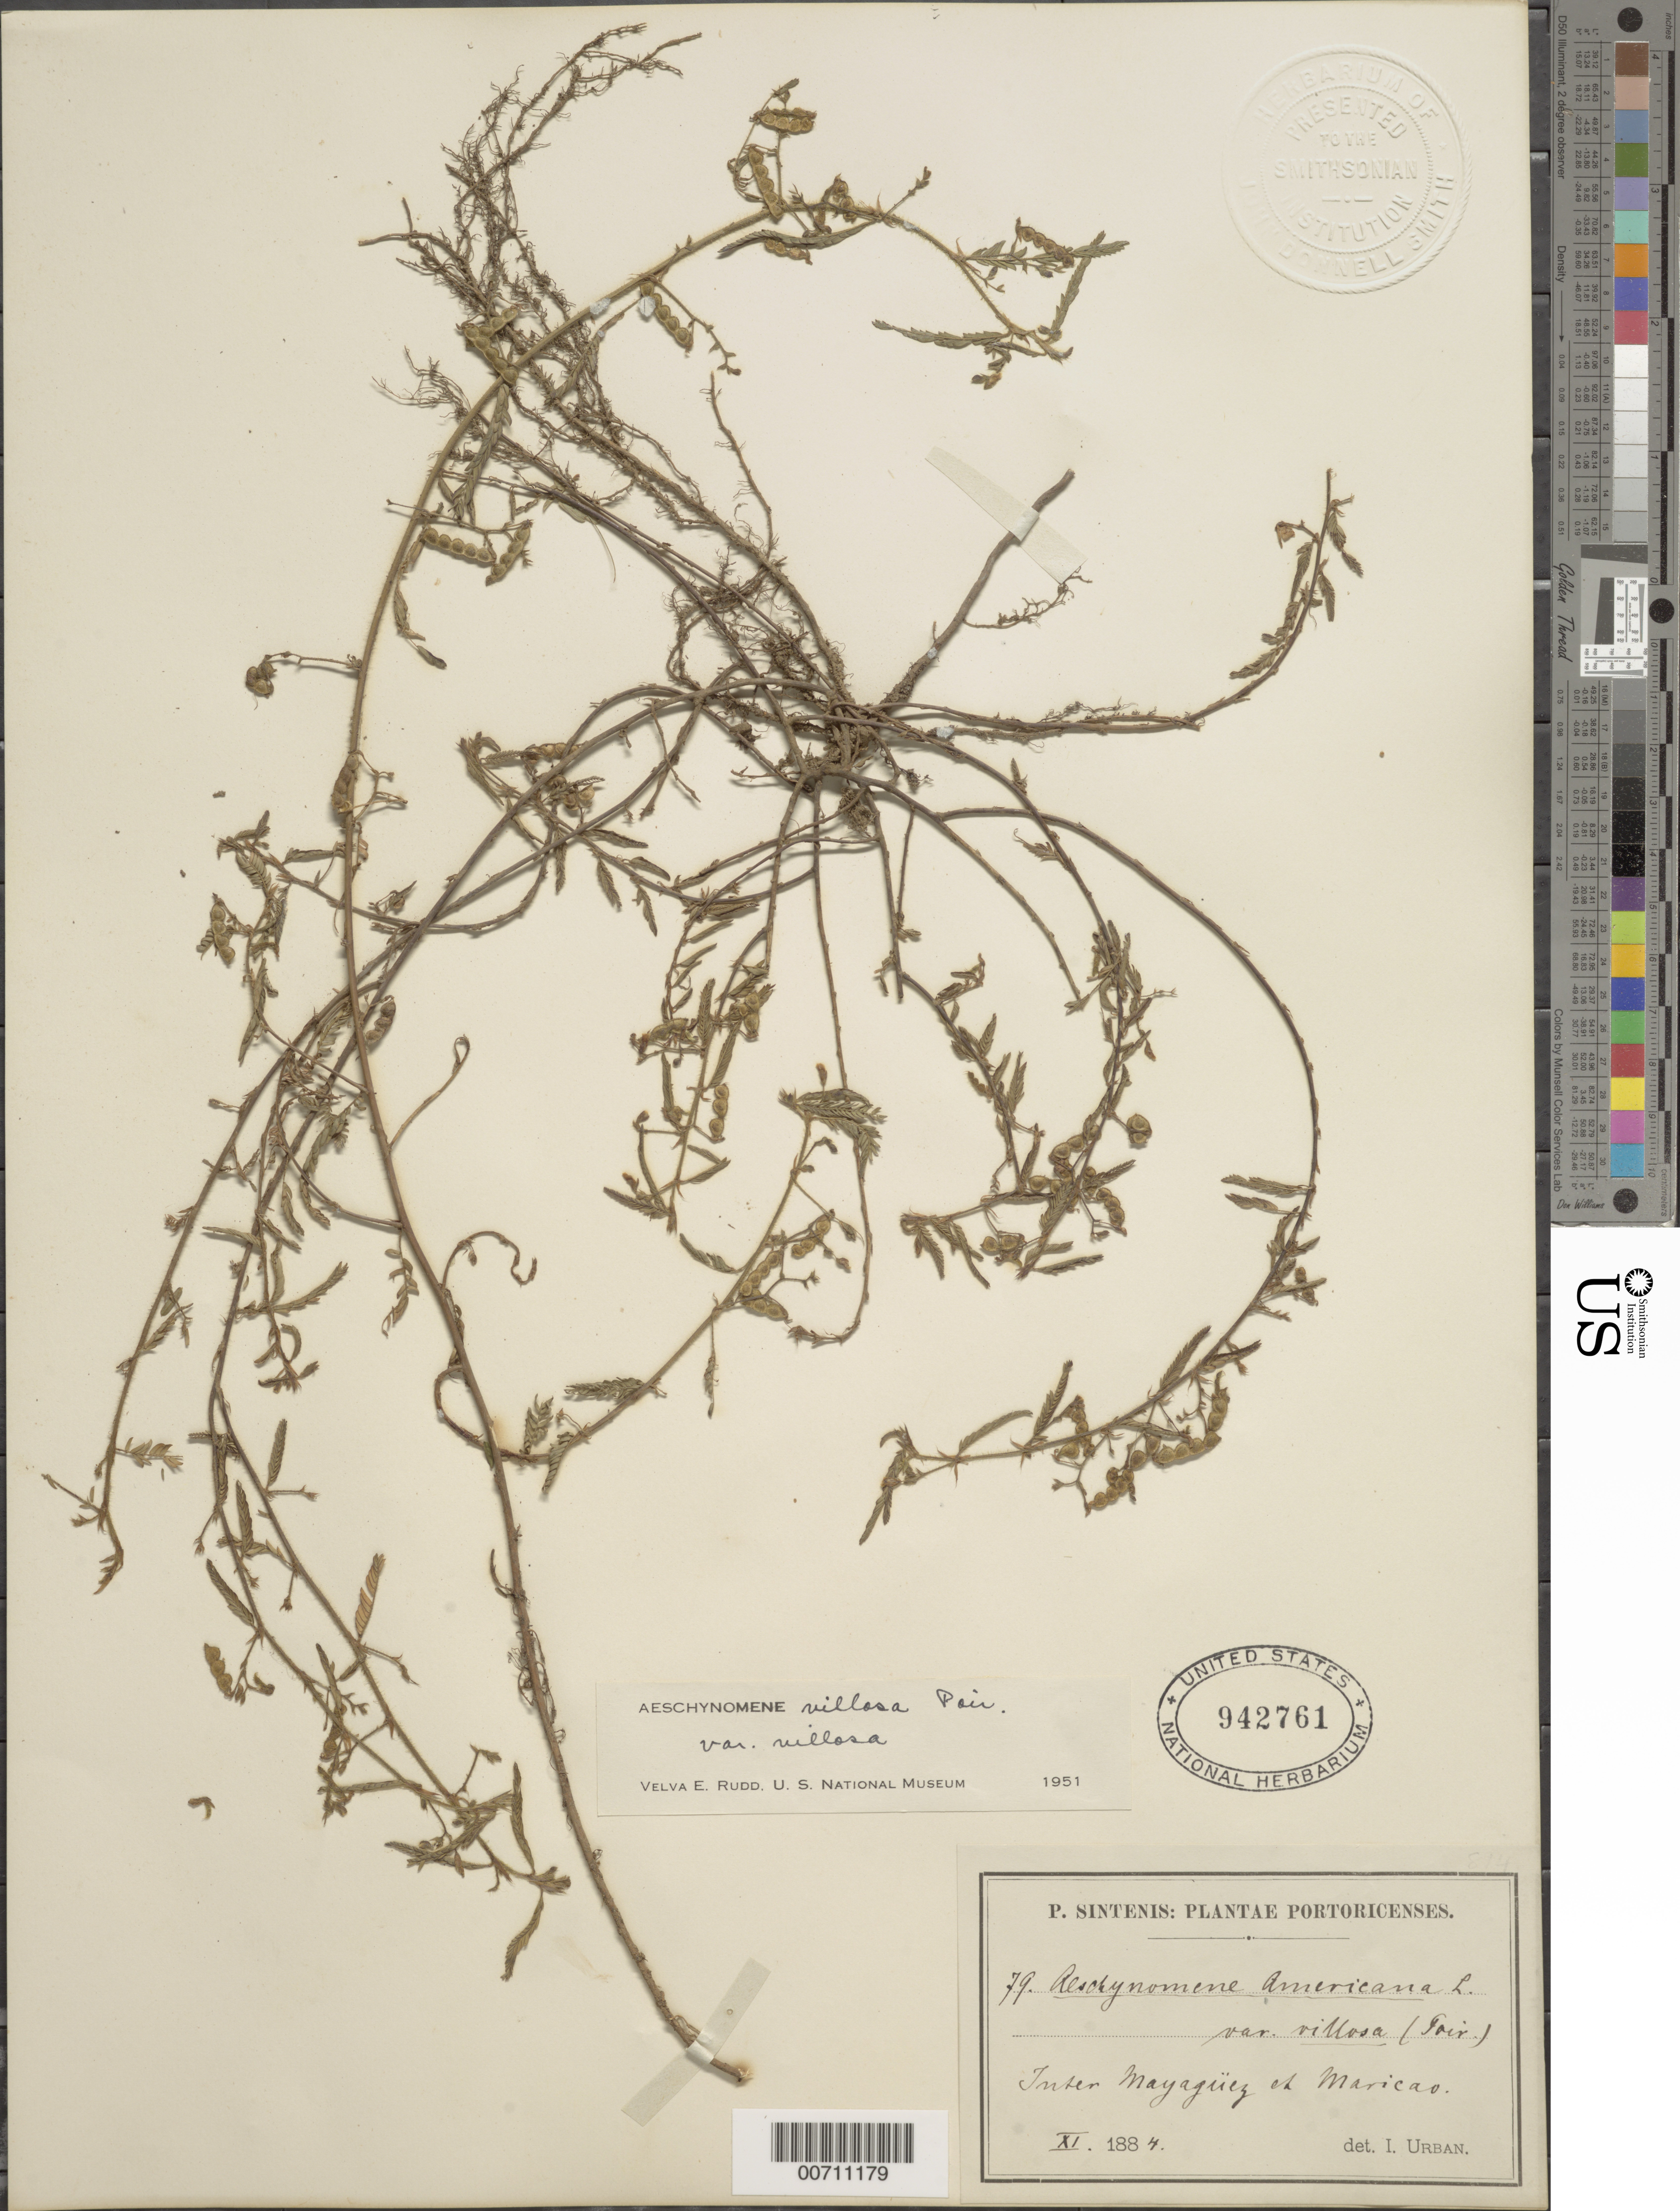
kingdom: Plantae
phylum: Tracheophyta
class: Magnoliopsida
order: Fabales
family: Fabaceae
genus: Aeschynomene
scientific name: Aeschynomene villosa var. villosa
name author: Poir.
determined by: Rudd, V. E.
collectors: P. Sintenis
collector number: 79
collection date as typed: Nov 1884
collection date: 1884-11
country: Puerto Rico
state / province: Mayaguez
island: Greater Antilles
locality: Inter Mayaguez et Maricao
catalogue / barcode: US 942761